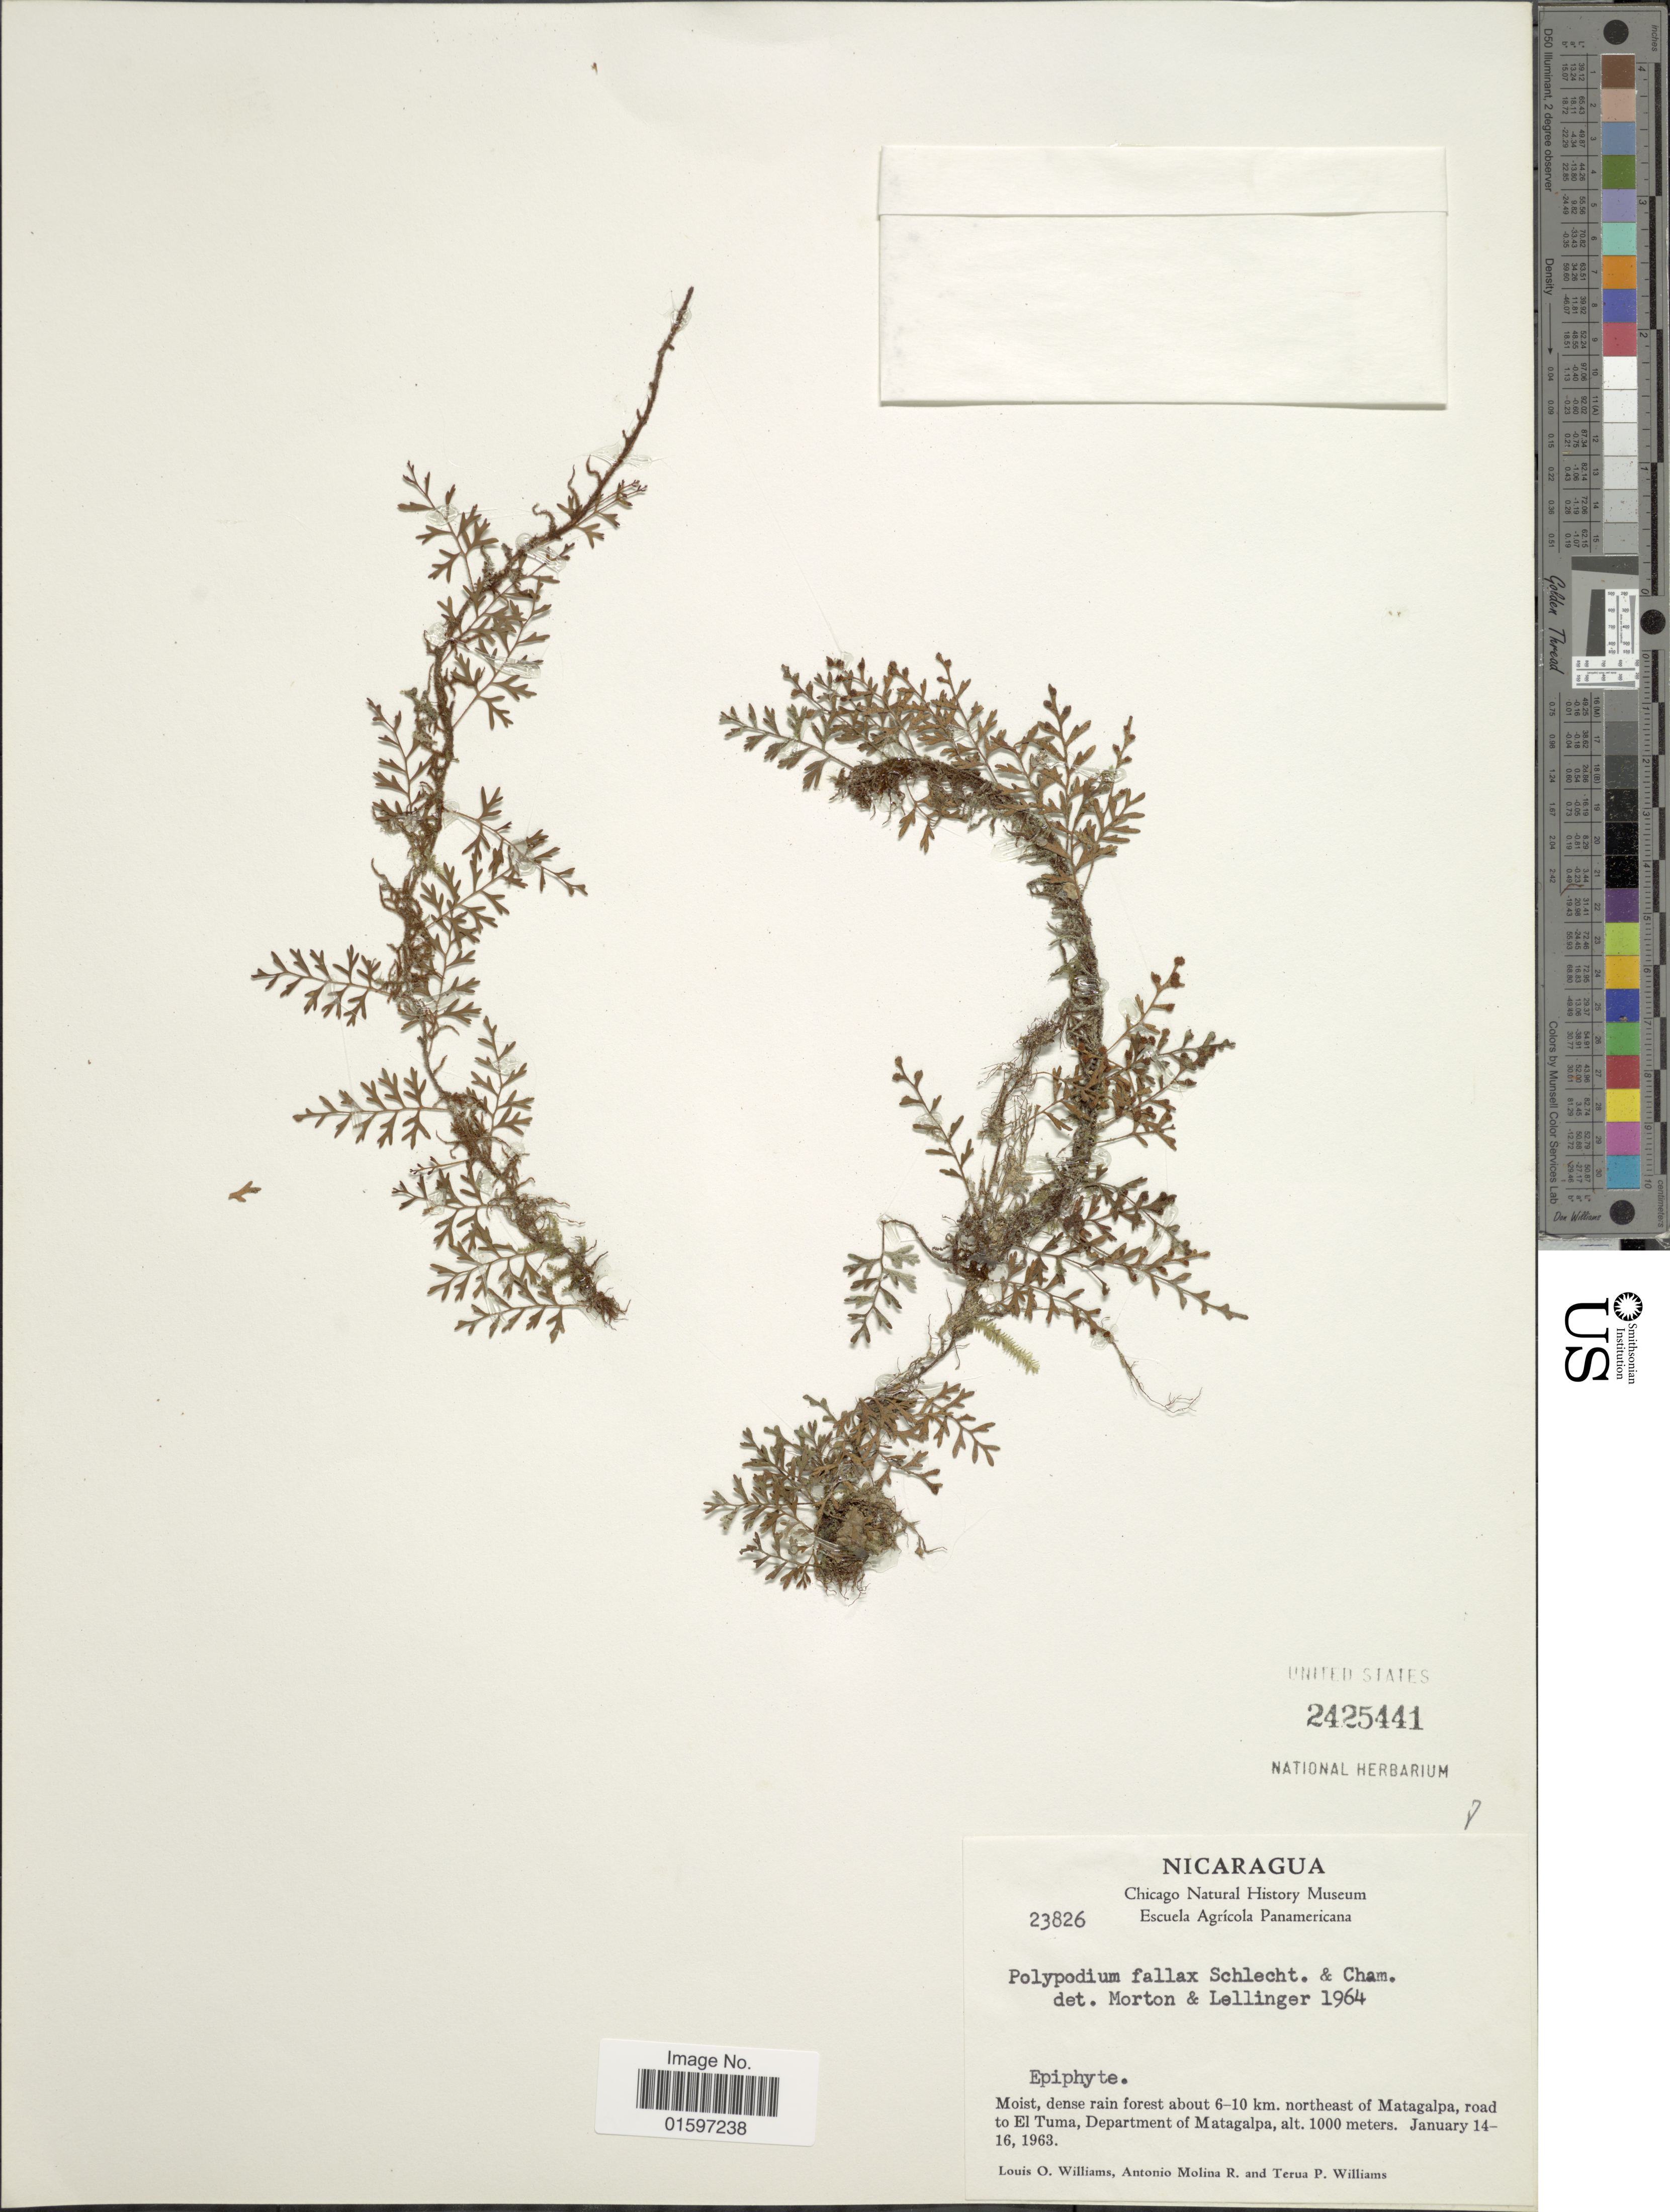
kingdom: Plantae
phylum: Tracheophyta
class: Polypodiopsida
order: Polypodiales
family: Polypodiaceae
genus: Pleopeltis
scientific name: Pleopeltis fallax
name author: (Schltdl. & Cham.) Mickel & Beitel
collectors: L. O. Williams, A. Molina R. & T. P. Williams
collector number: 23826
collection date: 1963-01-14/1963-01-16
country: Nicaragua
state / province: Matagalpa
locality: Moist, dense forest about 6-10 km. northeast of Matagalpa, road to El Tuma, Department of Matagalpa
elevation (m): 1000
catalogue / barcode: US 2425441